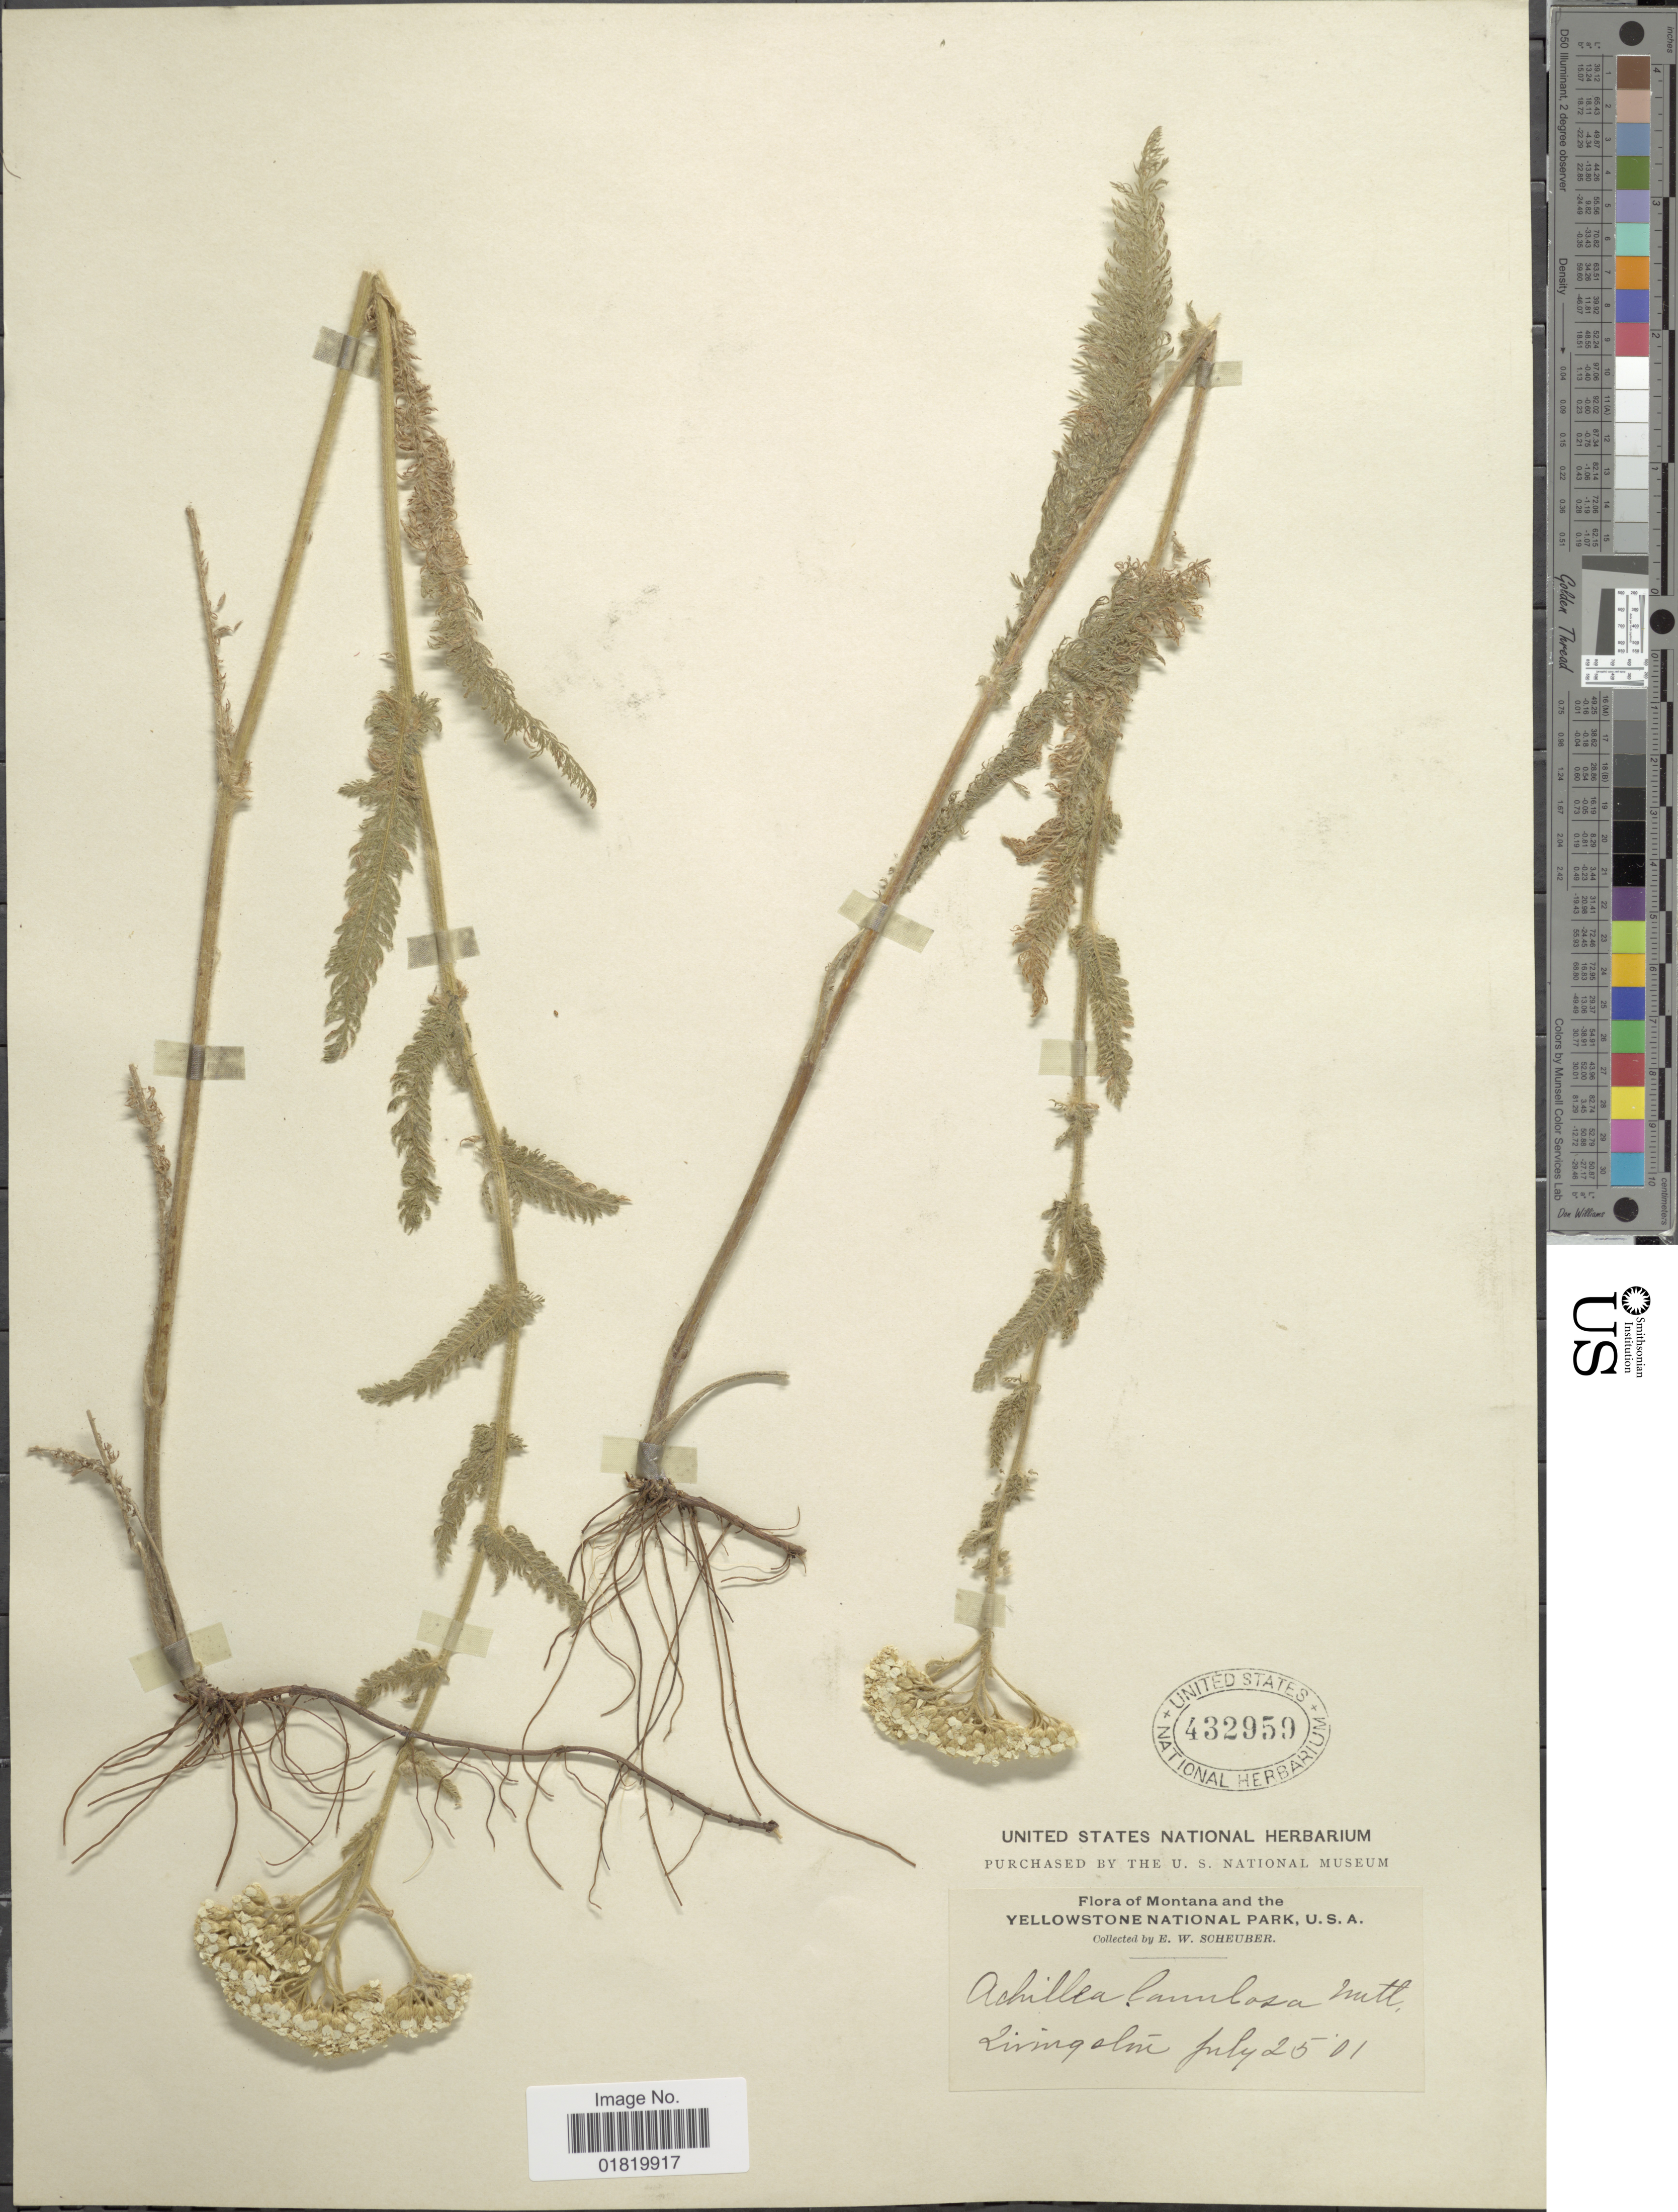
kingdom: Plantae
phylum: Tracheophyta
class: Magnoliopsida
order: Asterales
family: Asteraceae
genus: Achillea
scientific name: Achillea lanulosa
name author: Nutt.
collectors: E. Scheuber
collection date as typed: Transcribed d/m/y: 25/7/1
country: United States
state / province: Montana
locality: Montana and the Yellowstone National Park, U..S.A. Livingstone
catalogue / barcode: US 432959